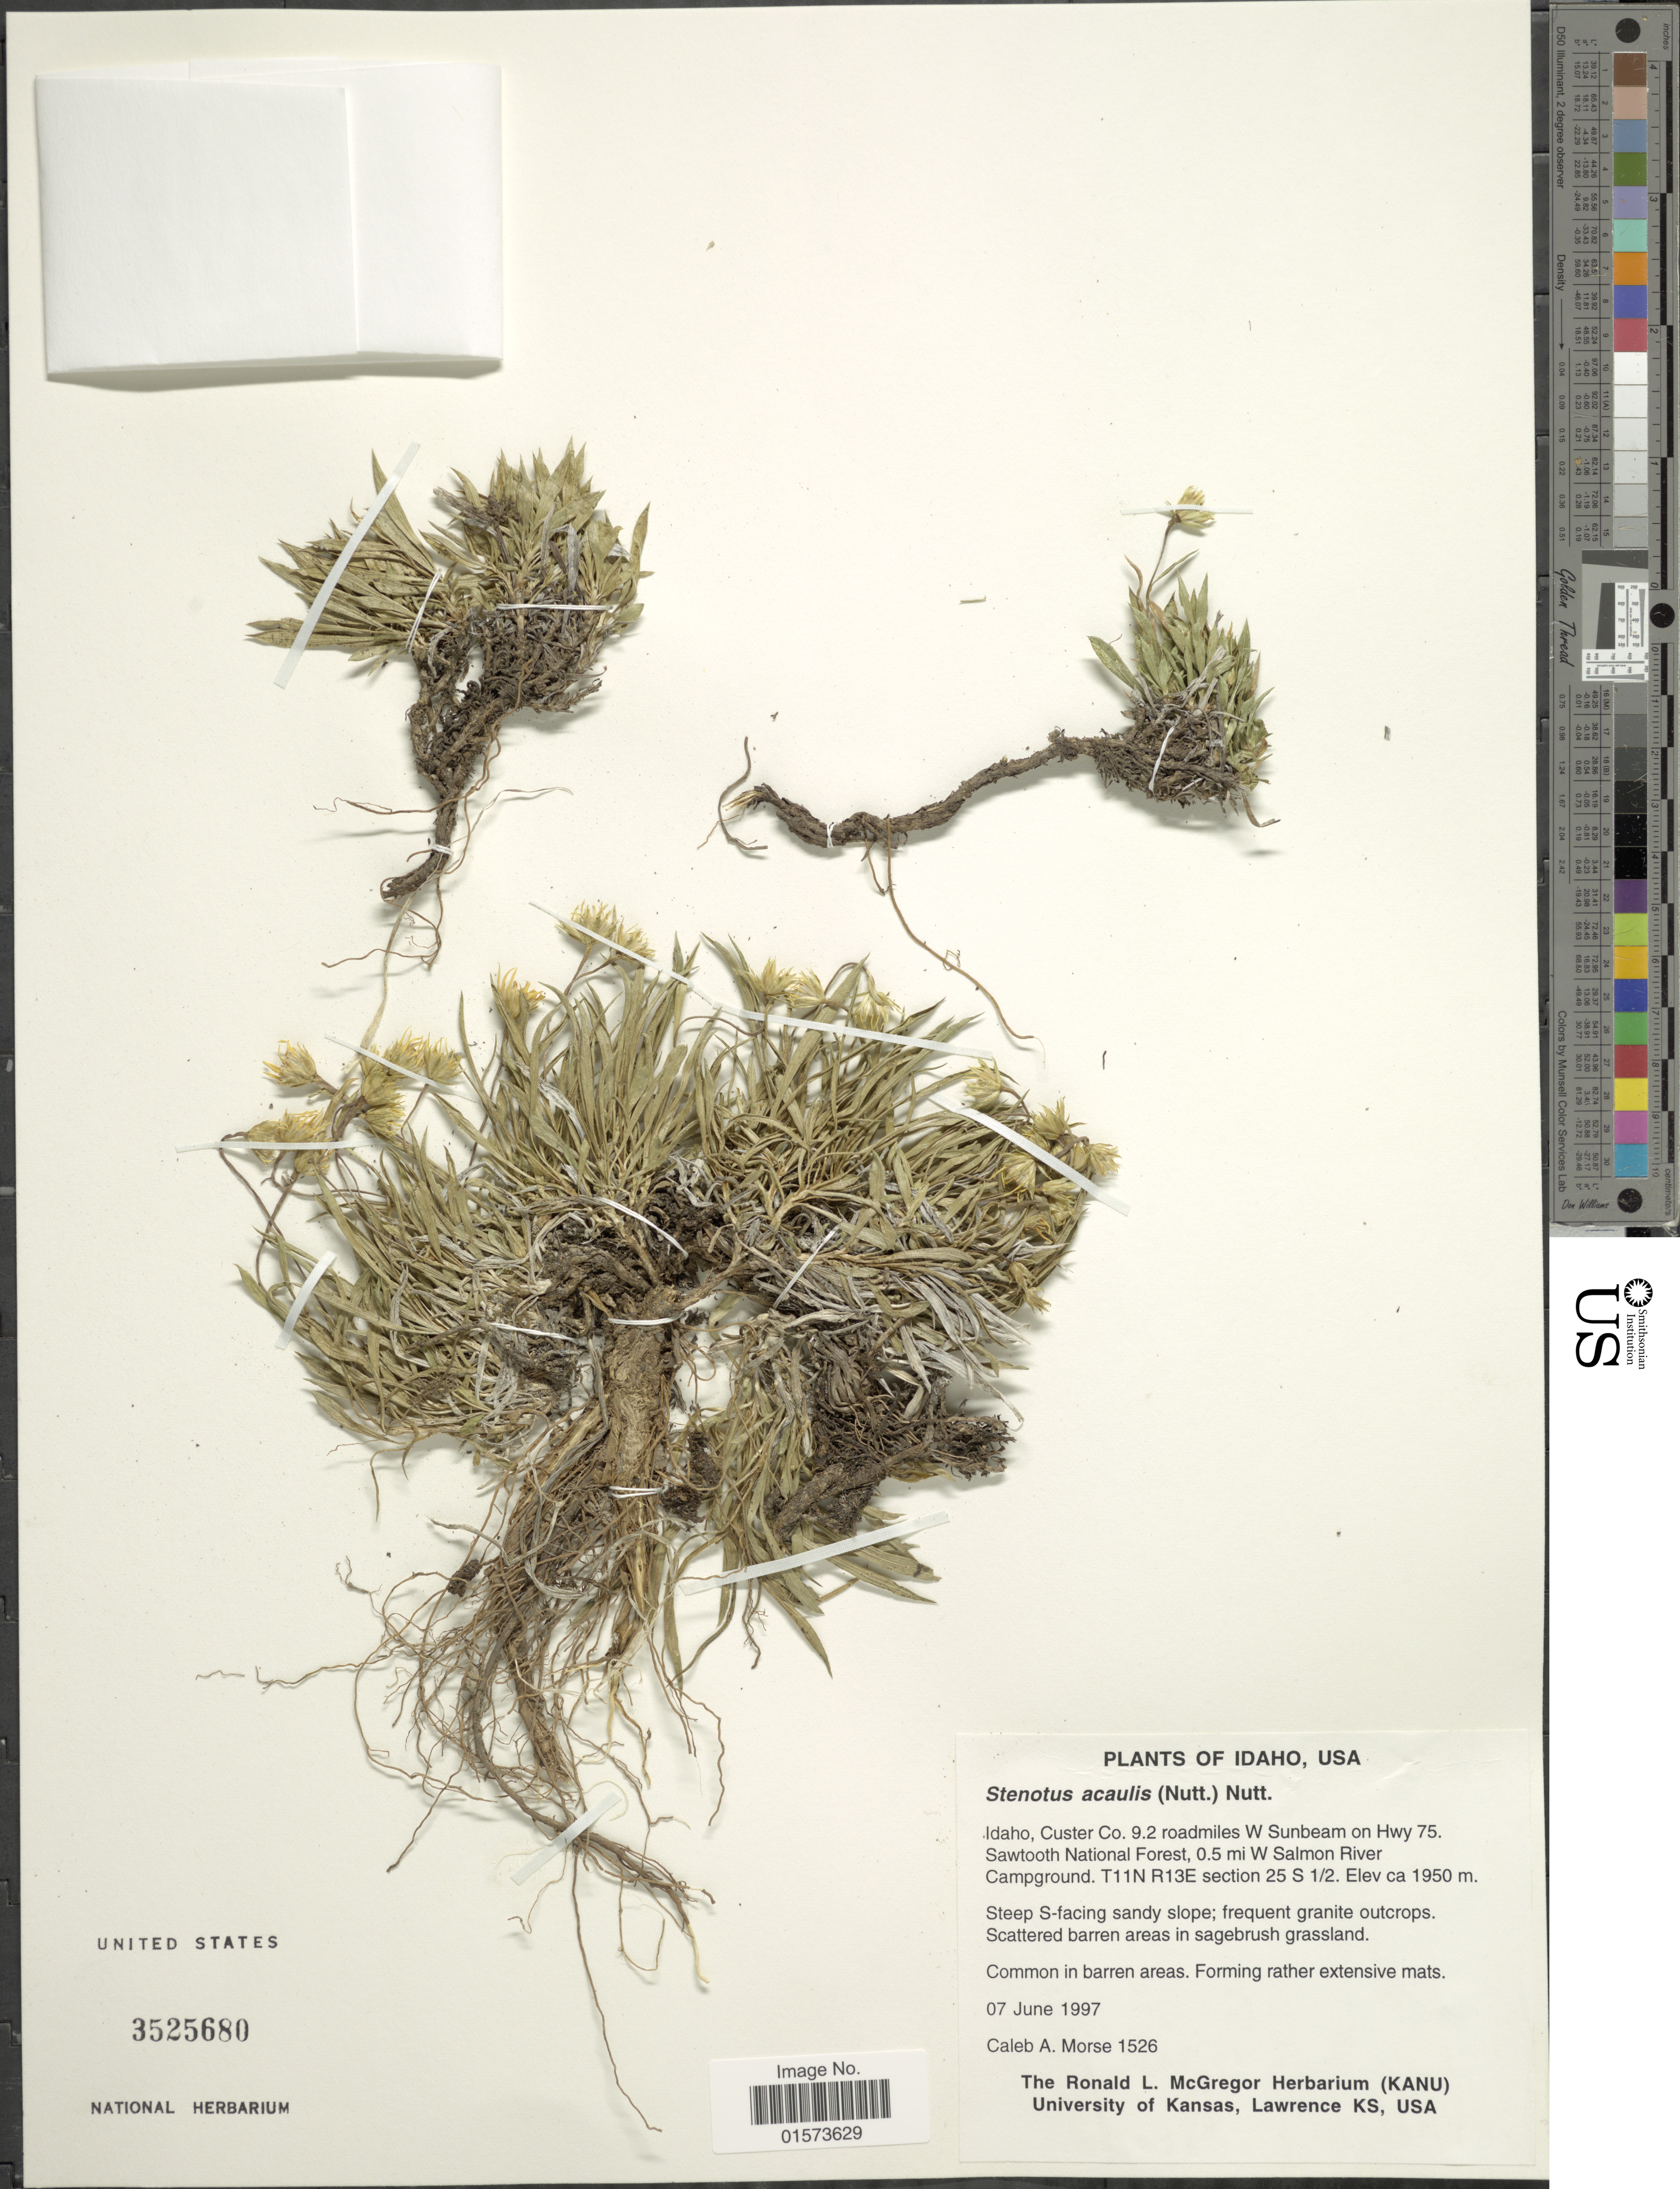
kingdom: Plantae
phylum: Tracheophyta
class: Magnoliopsida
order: Asterales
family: Asteraceae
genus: Stenotus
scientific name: Stenotus acaulis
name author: (Nutt.) Nutt.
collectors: C. Morse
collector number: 1526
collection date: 1997-06-07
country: United States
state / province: Idaho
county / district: Custer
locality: Custer Co., 9.2 roadmiles W Sunbeam on Hwy 75. Sawtooth National Forest, 0.5 mi. W of Salmon River, Campground, T11N R13E section 25 S 1/2, Steep S-facing sandy slope; freqyuent outcrops, scattered barren areas in sagebrush grassland, common in barren areas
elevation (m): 1950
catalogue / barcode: US 3525680